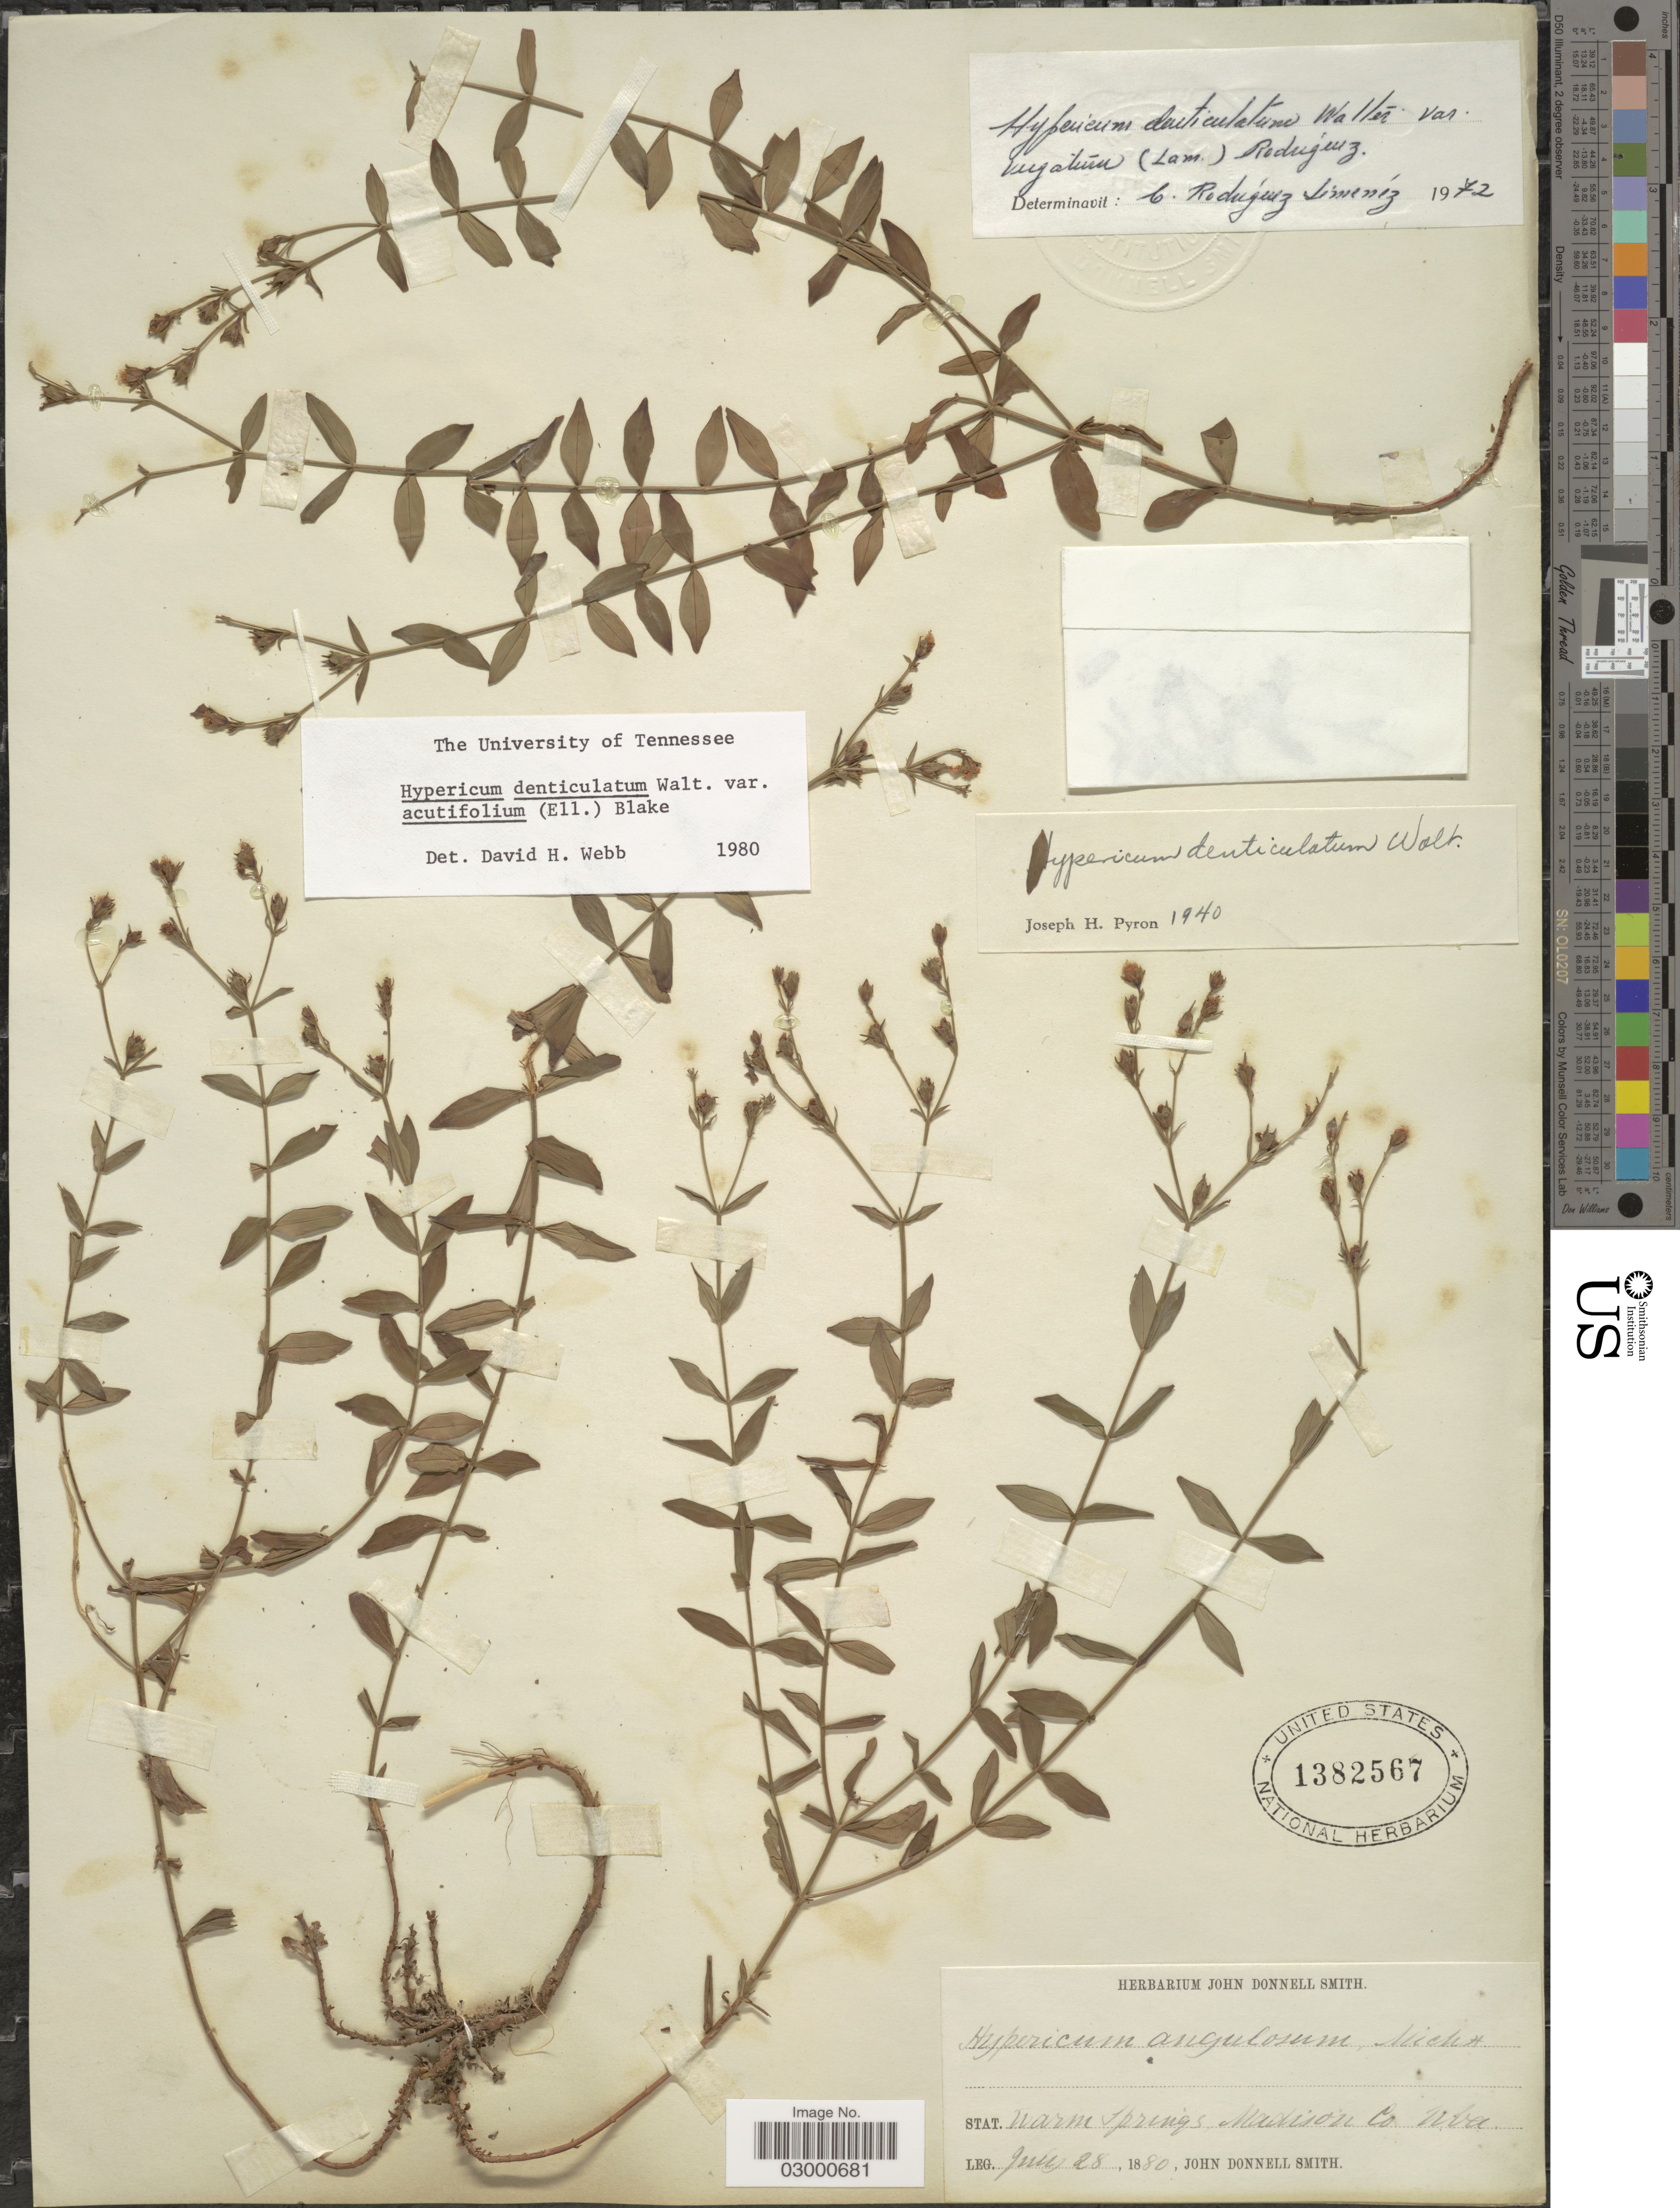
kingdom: Plantae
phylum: Tracheophyta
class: Magnoliopsida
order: Malpighiales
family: Hypericaceae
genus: Hypericum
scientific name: Hypericum denticulatum var. acutifolium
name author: (Elliott) N. Robson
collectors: J. Donnell Smith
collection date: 1880-07-28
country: United States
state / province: North Carolina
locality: Stat. Warm Springs, Madison Co.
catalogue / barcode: US 1382567